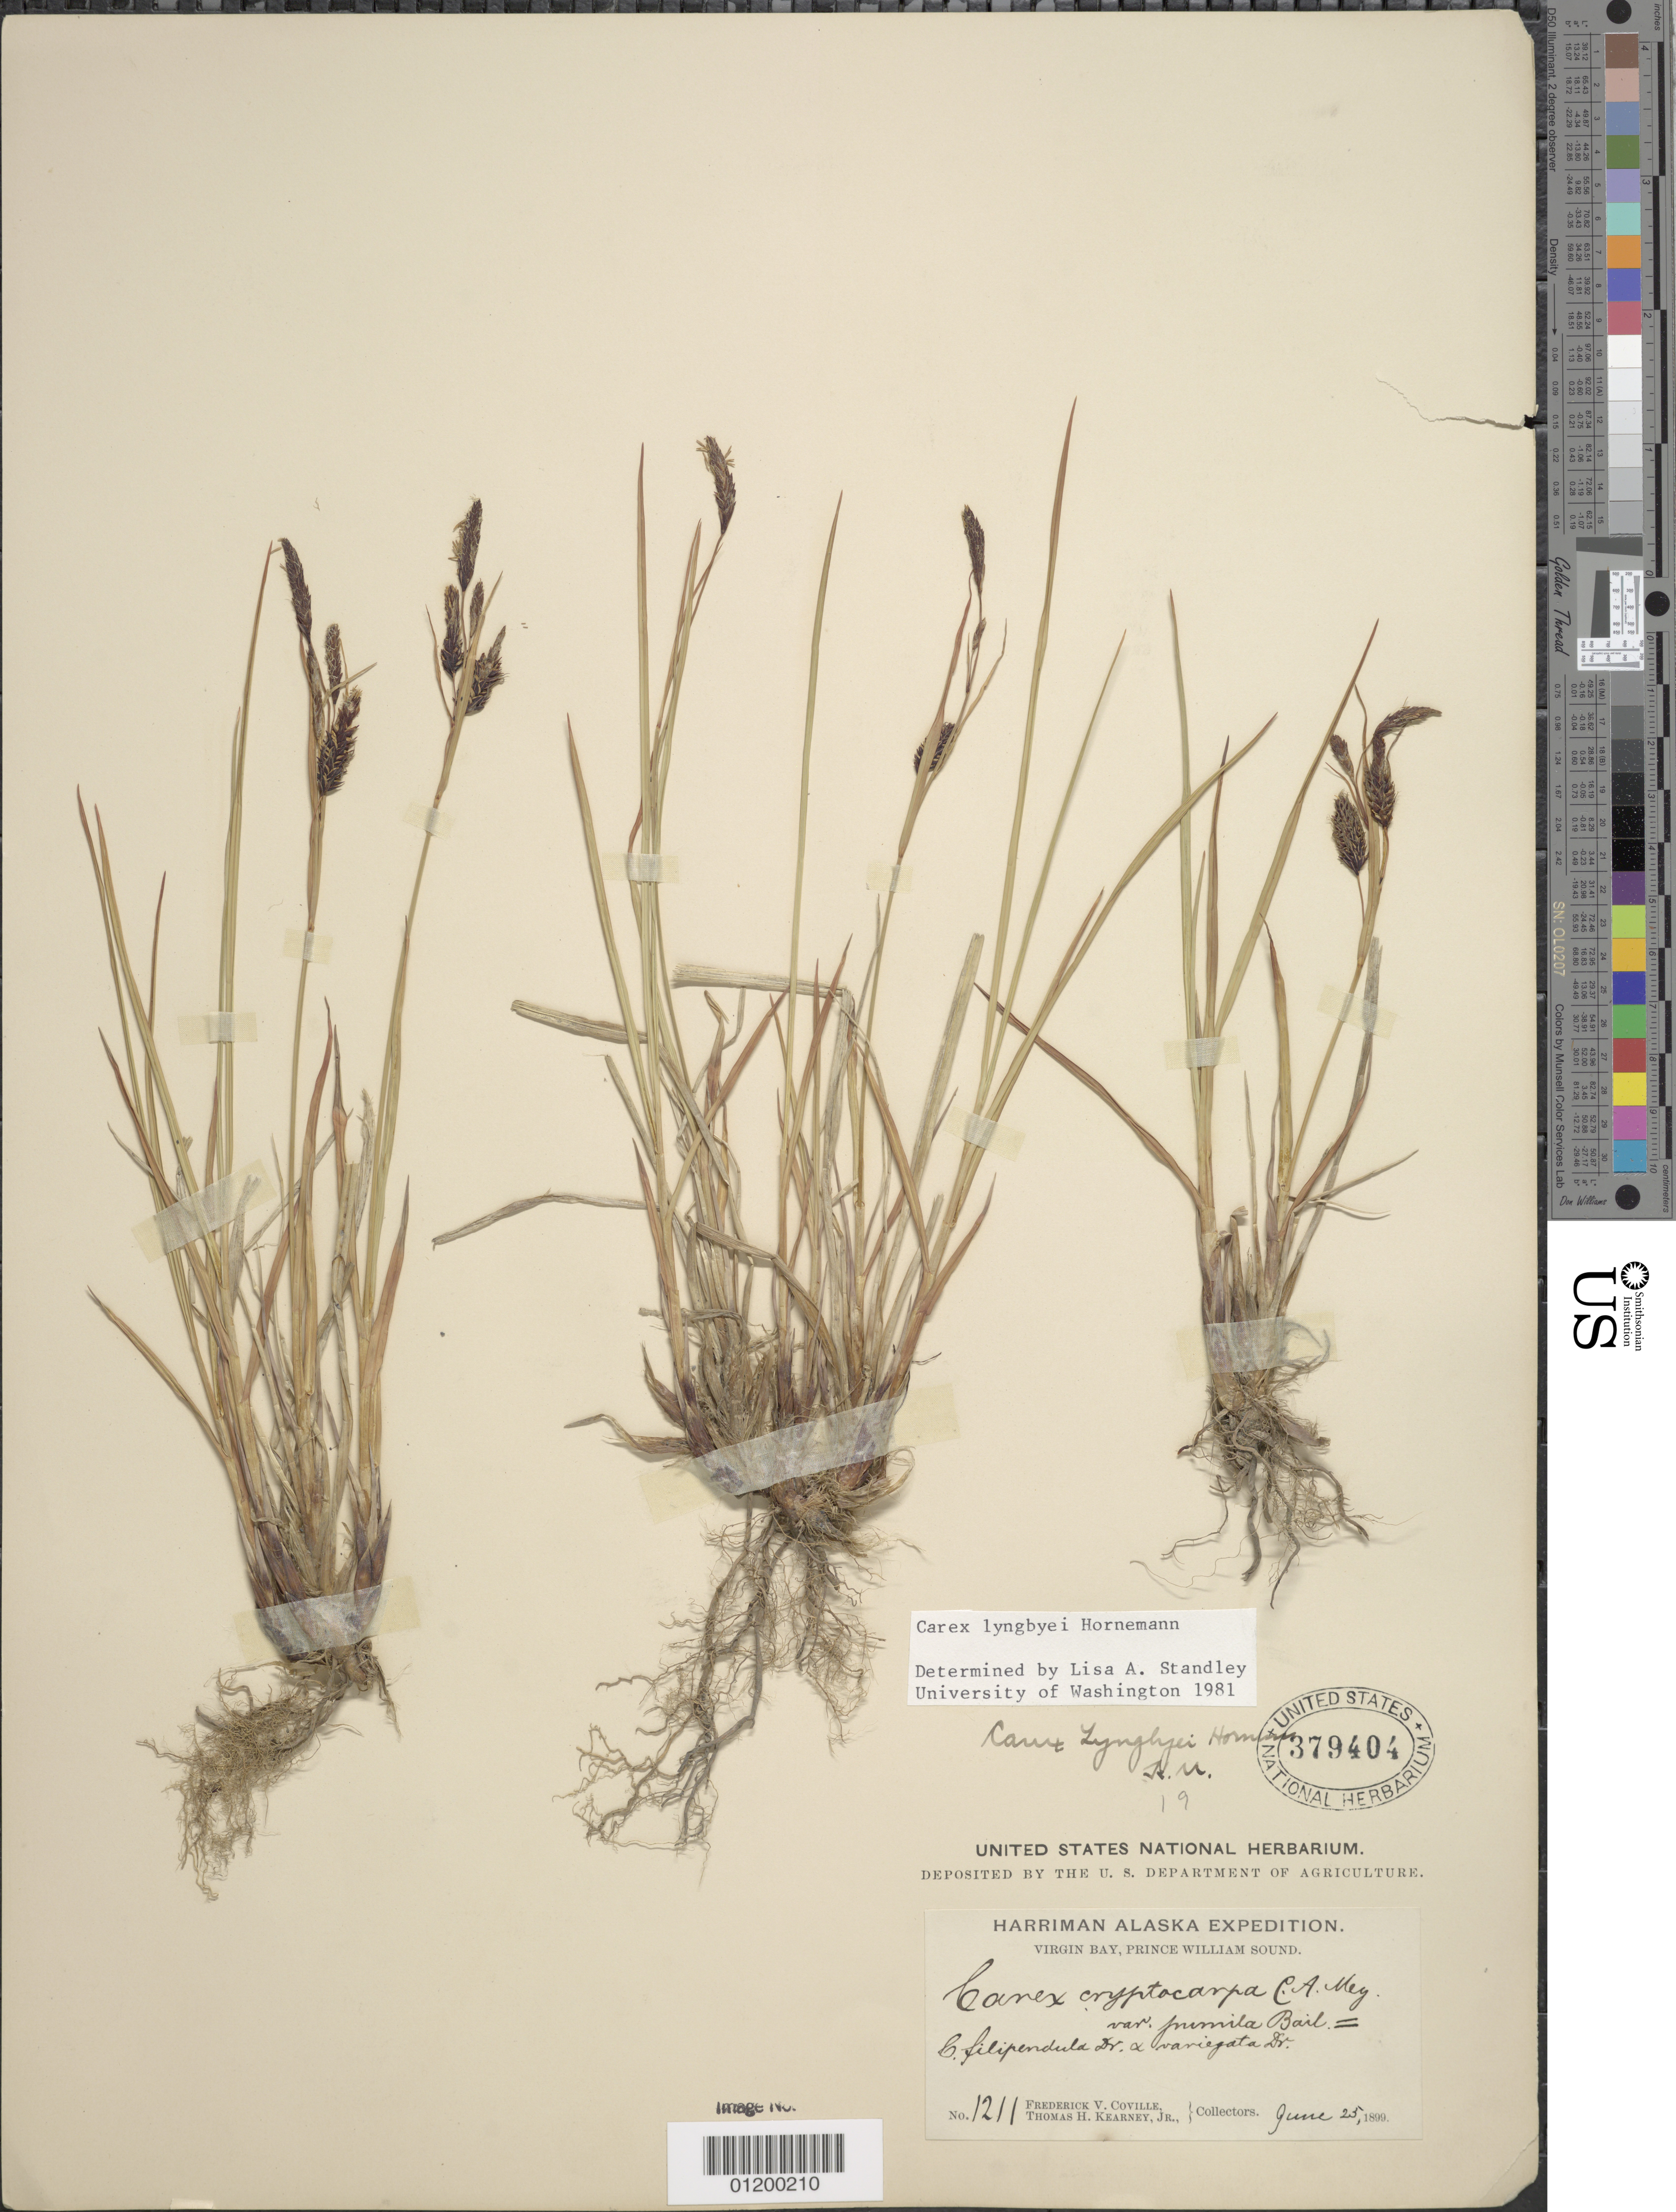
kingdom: Plantae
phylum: Tracheophyta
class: Liliopsida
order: Poales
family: Cyperaceae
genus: Carex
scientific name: Carex lyngbyei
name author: Hornem.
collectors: F. V. Coville & T. H. Kearney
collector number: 1211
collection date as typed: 25 Jun 1899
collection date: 1899-06-25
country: United States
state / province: Alaska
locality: Virgin Bay, Prince William Sound.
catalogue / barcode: US 379404